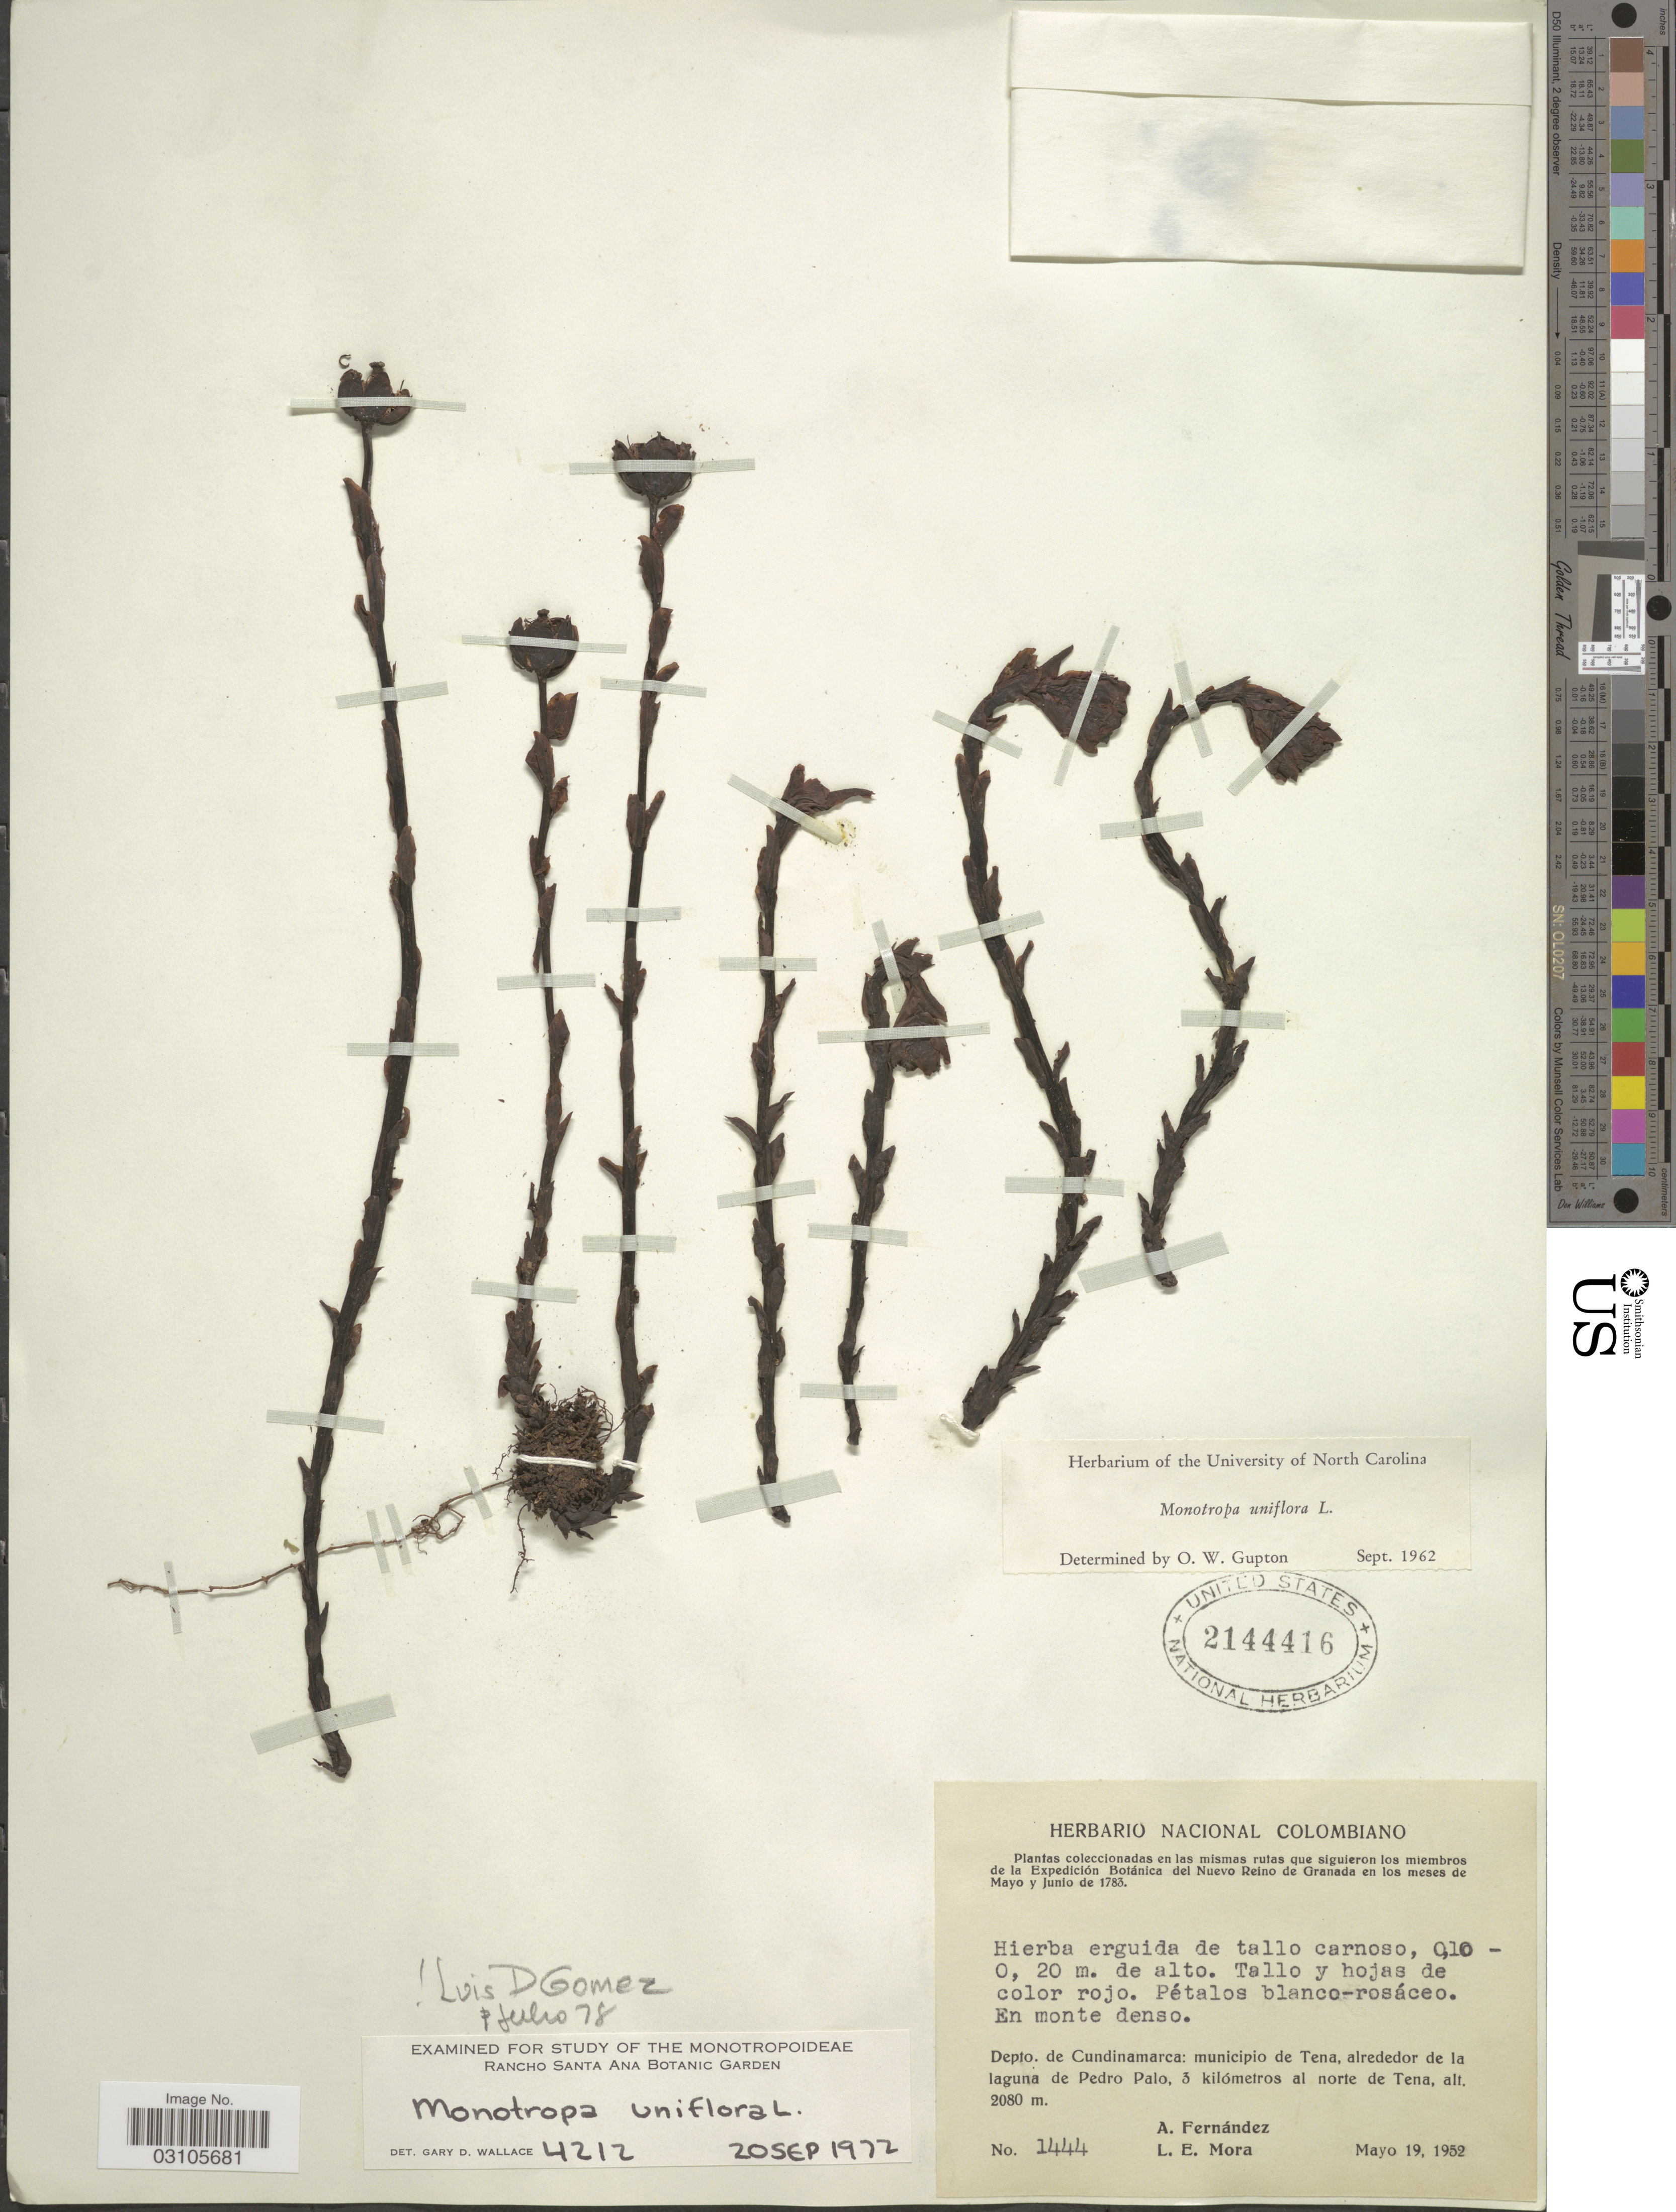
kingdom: Plantae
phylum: Tracheophyta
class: Magnoliopsida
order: Ericales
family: Ericaceae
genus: Monotropa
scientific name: Monotropa uniflora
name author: L.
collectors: A. Fernández & L. Mora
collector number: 1444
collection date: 1952-05-19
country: Colombia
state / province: Cundinamarca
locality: Depto. de Cundinamarca: municipio de Tena, alrededor de la laguna de Pedro Palo, 3 kilómetros al norte de Tena.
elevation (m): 2080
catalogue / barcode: US 2144416